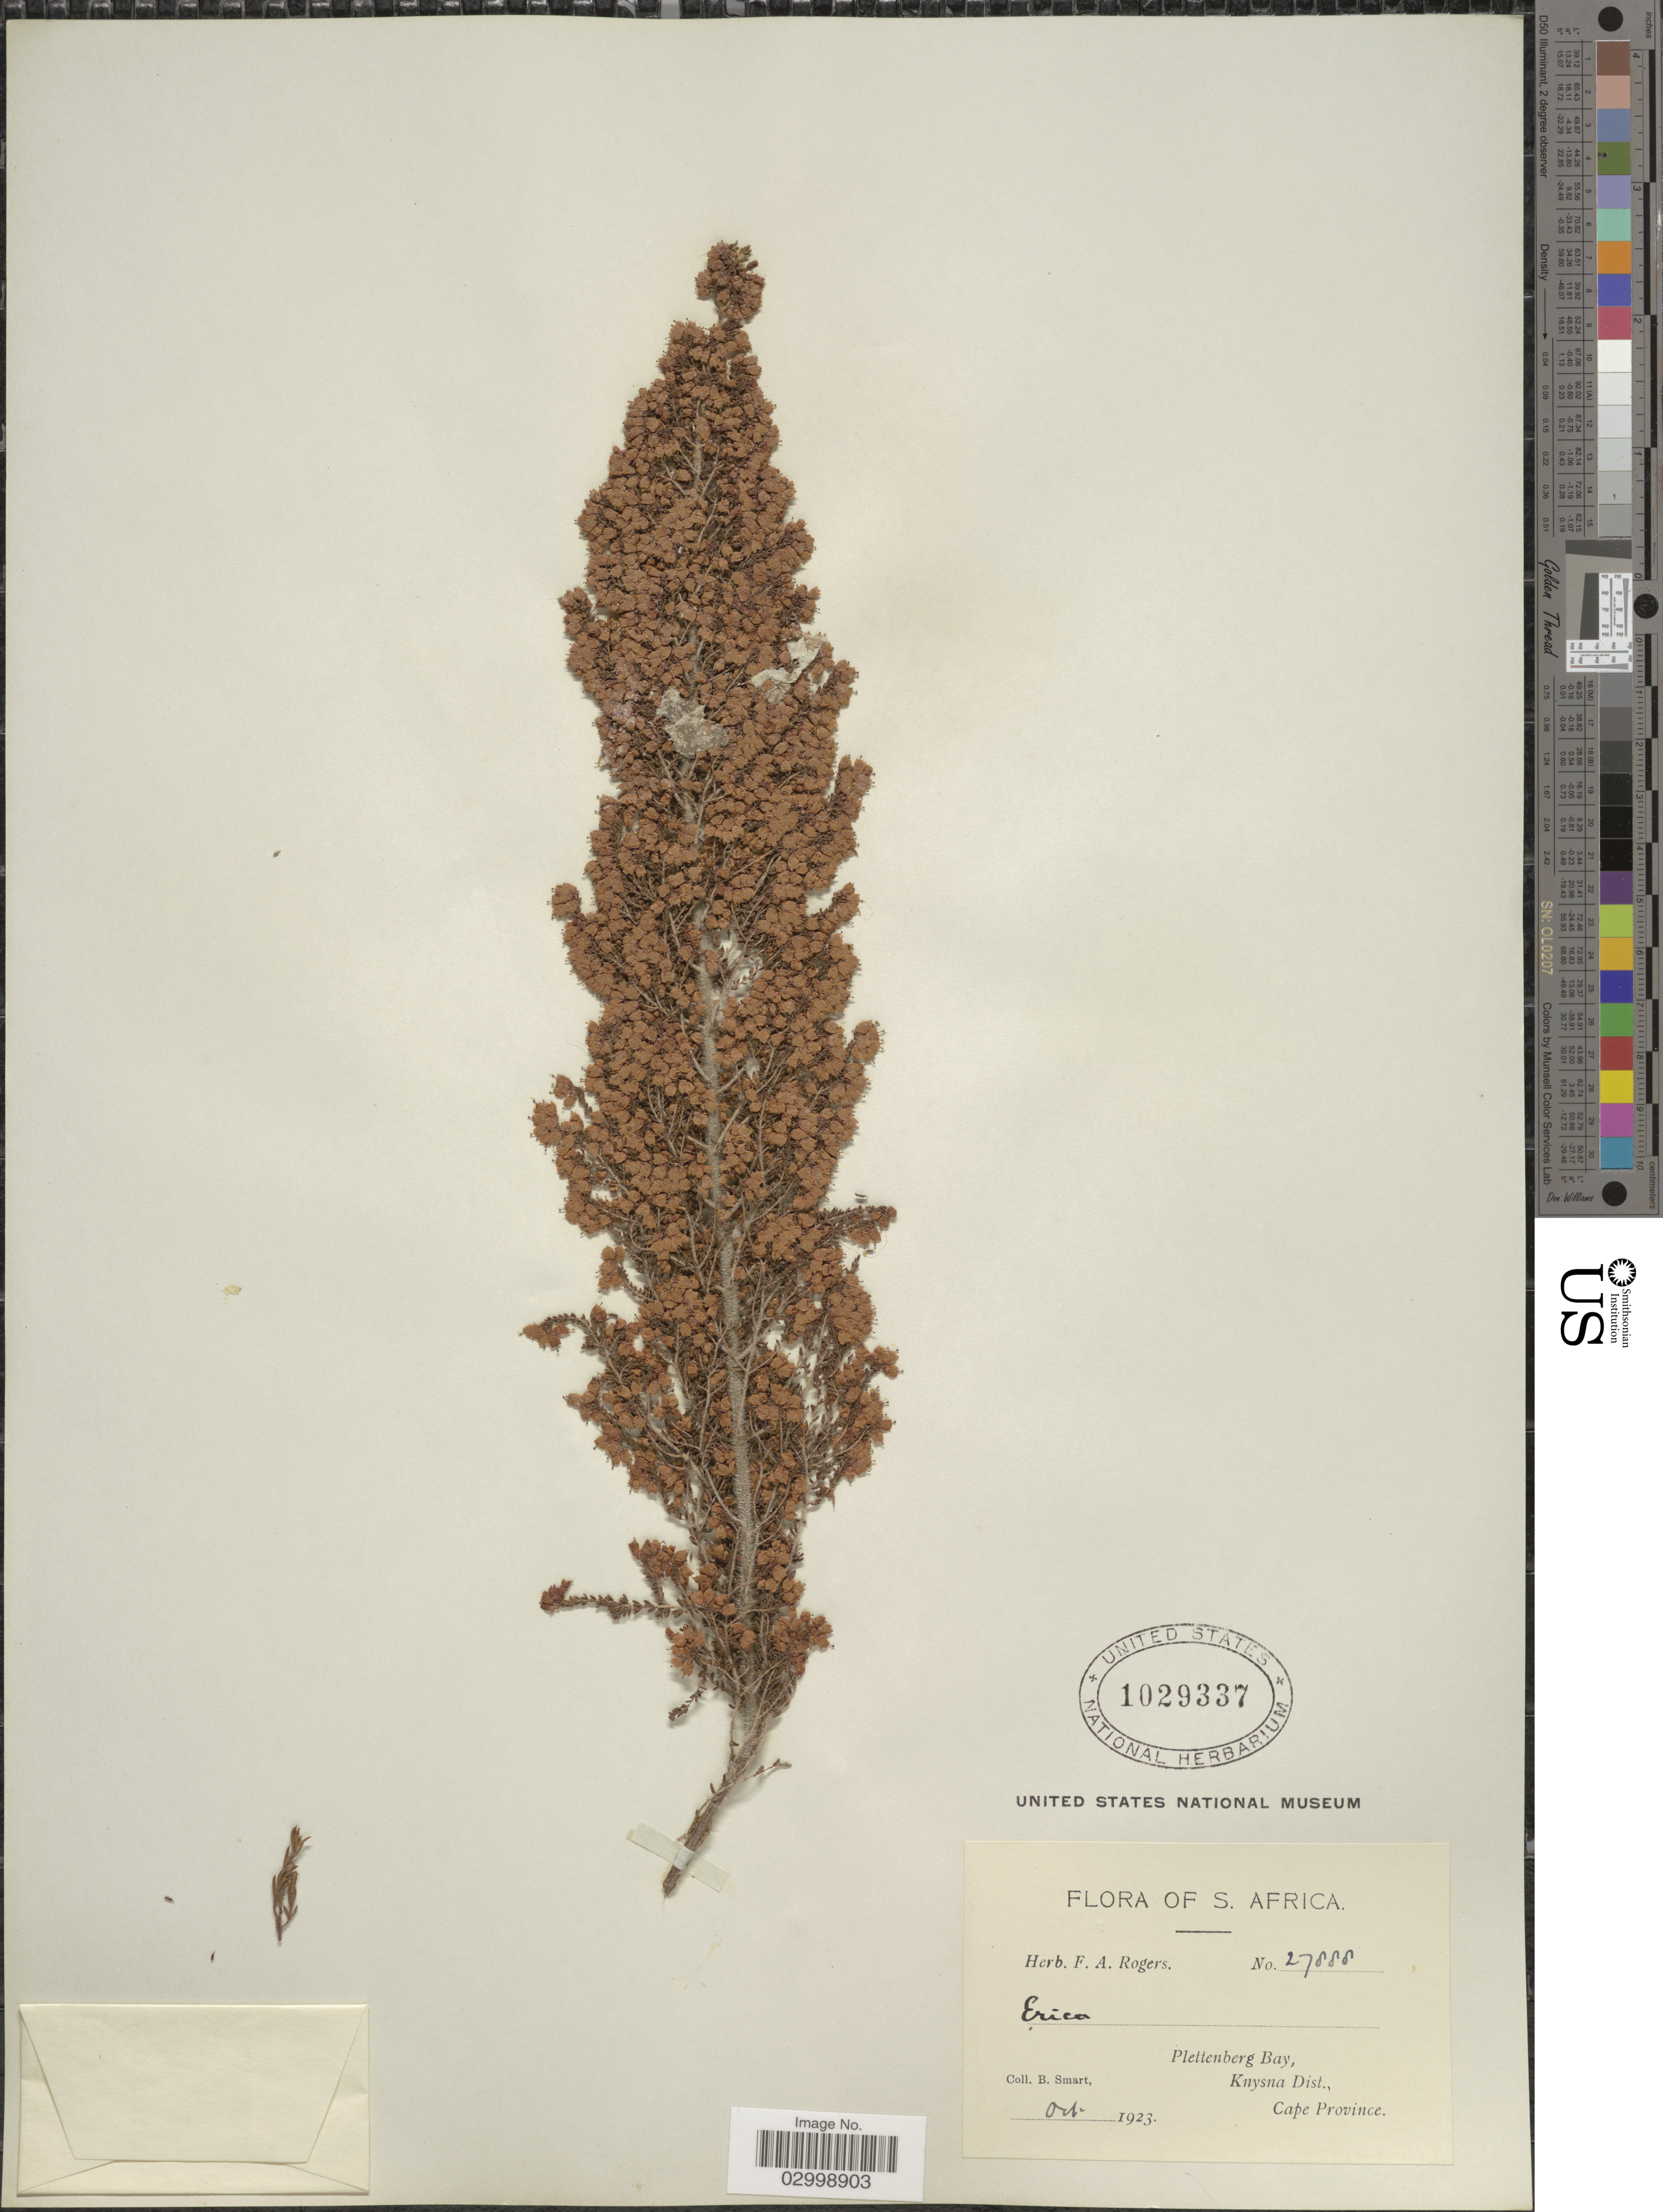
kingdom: Plantae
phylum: Tracheophyta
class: Magnoliopsida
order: Ericales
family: Ericaceae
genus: Erica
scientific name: Erica sp.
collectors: B. Smart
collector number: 27888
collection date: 1923-10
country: South Africa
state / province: Western Cape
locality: S. Africa, Plettenberg Bay, Knysna Dist.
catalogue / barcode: US 1029337